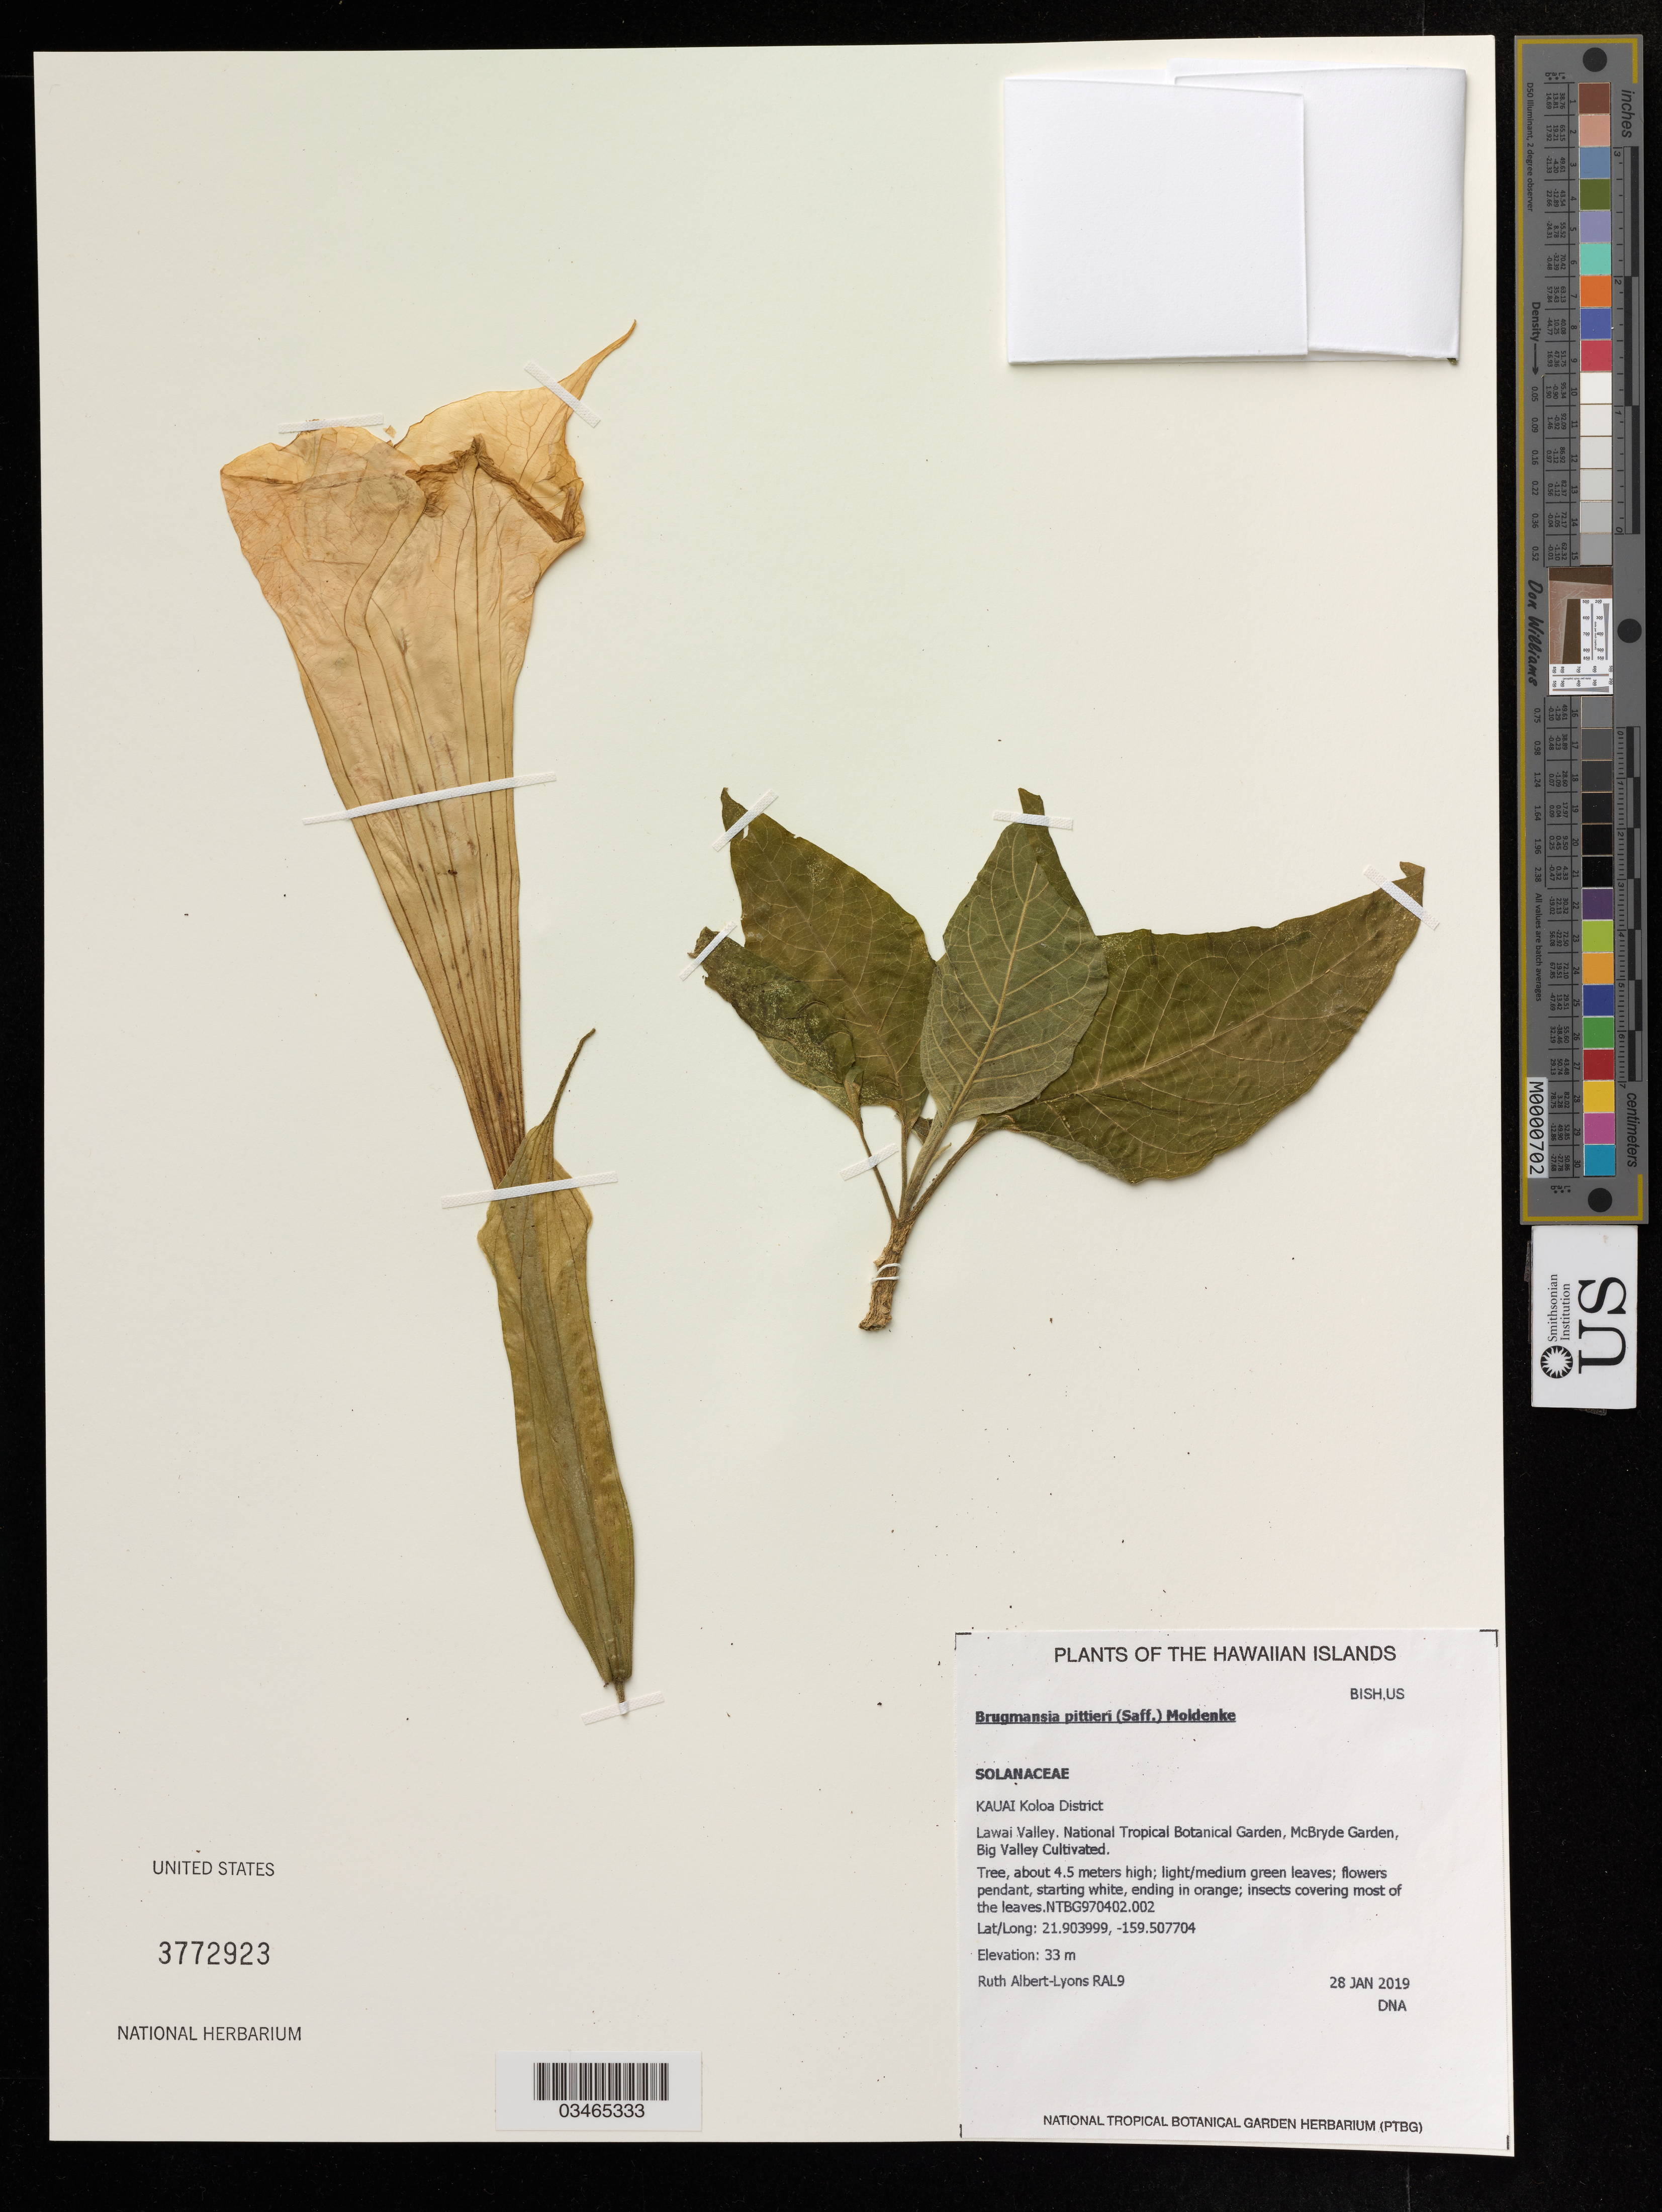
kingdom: Plantae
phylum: Tracheophyta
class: Magnoliopsida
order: Solanales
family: Solanaceae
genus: Brugmansia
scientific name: Brugmansia aurea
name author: Lagerh.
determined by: (US) Smithsonian Institution - National Museum of Natural History - Department of Botany (UNITED STATES)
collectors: R. Albert-Lyons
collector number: RAL9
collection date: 2019-01-28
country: United States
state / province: Hawaii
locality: Kauai Koloa District, Lawai Valley, National Tropical Botanical Garden, McBryde Garden, Big Valley Cutivated.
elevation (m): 33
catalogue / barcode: US 3772923